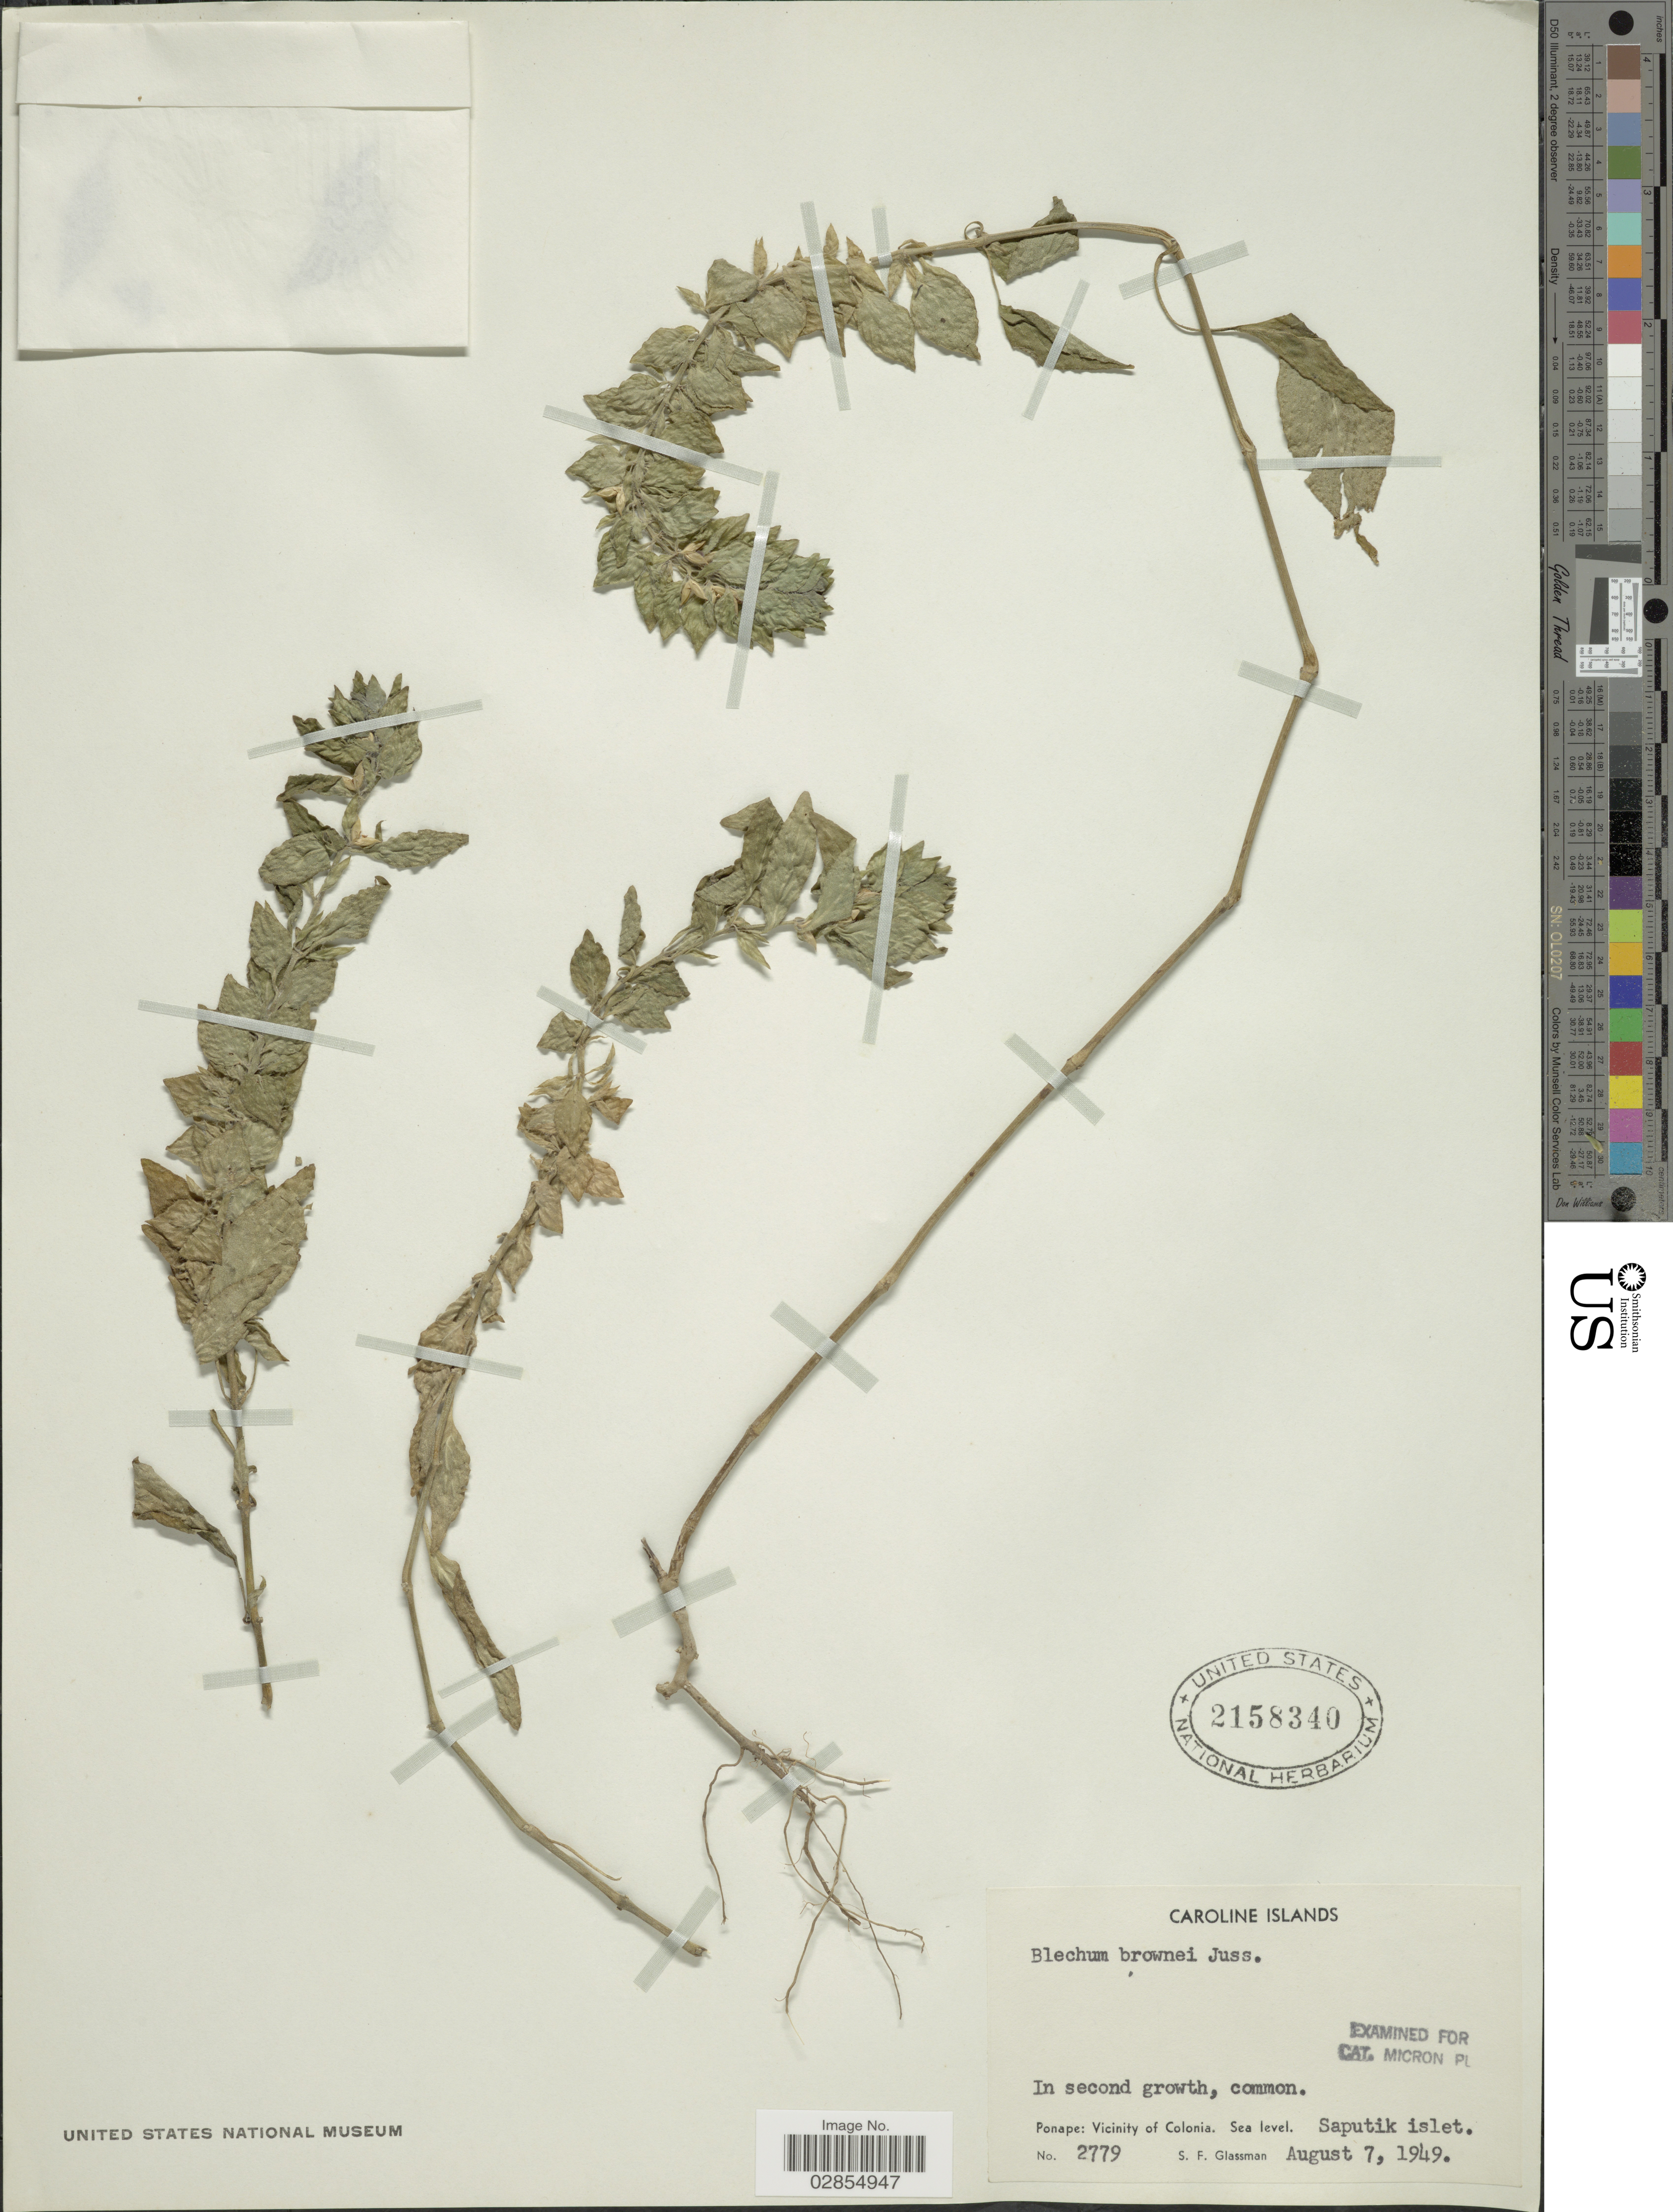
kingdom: Plantae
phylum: Tracheophyta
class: Magnoliopsida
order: Lamiales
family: Acanthaceae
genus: Blechum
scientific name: Blechum pyramidatum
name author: (Lam.) Urb.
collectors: S. F. Glassman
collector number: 2779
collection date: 1949-08-07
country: Micronesia, Federated States of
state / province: Pohnpei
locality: Caroline Islands, Ponape, Vicinity of Colonia, Saputik Islet.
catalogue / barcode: US 2158340